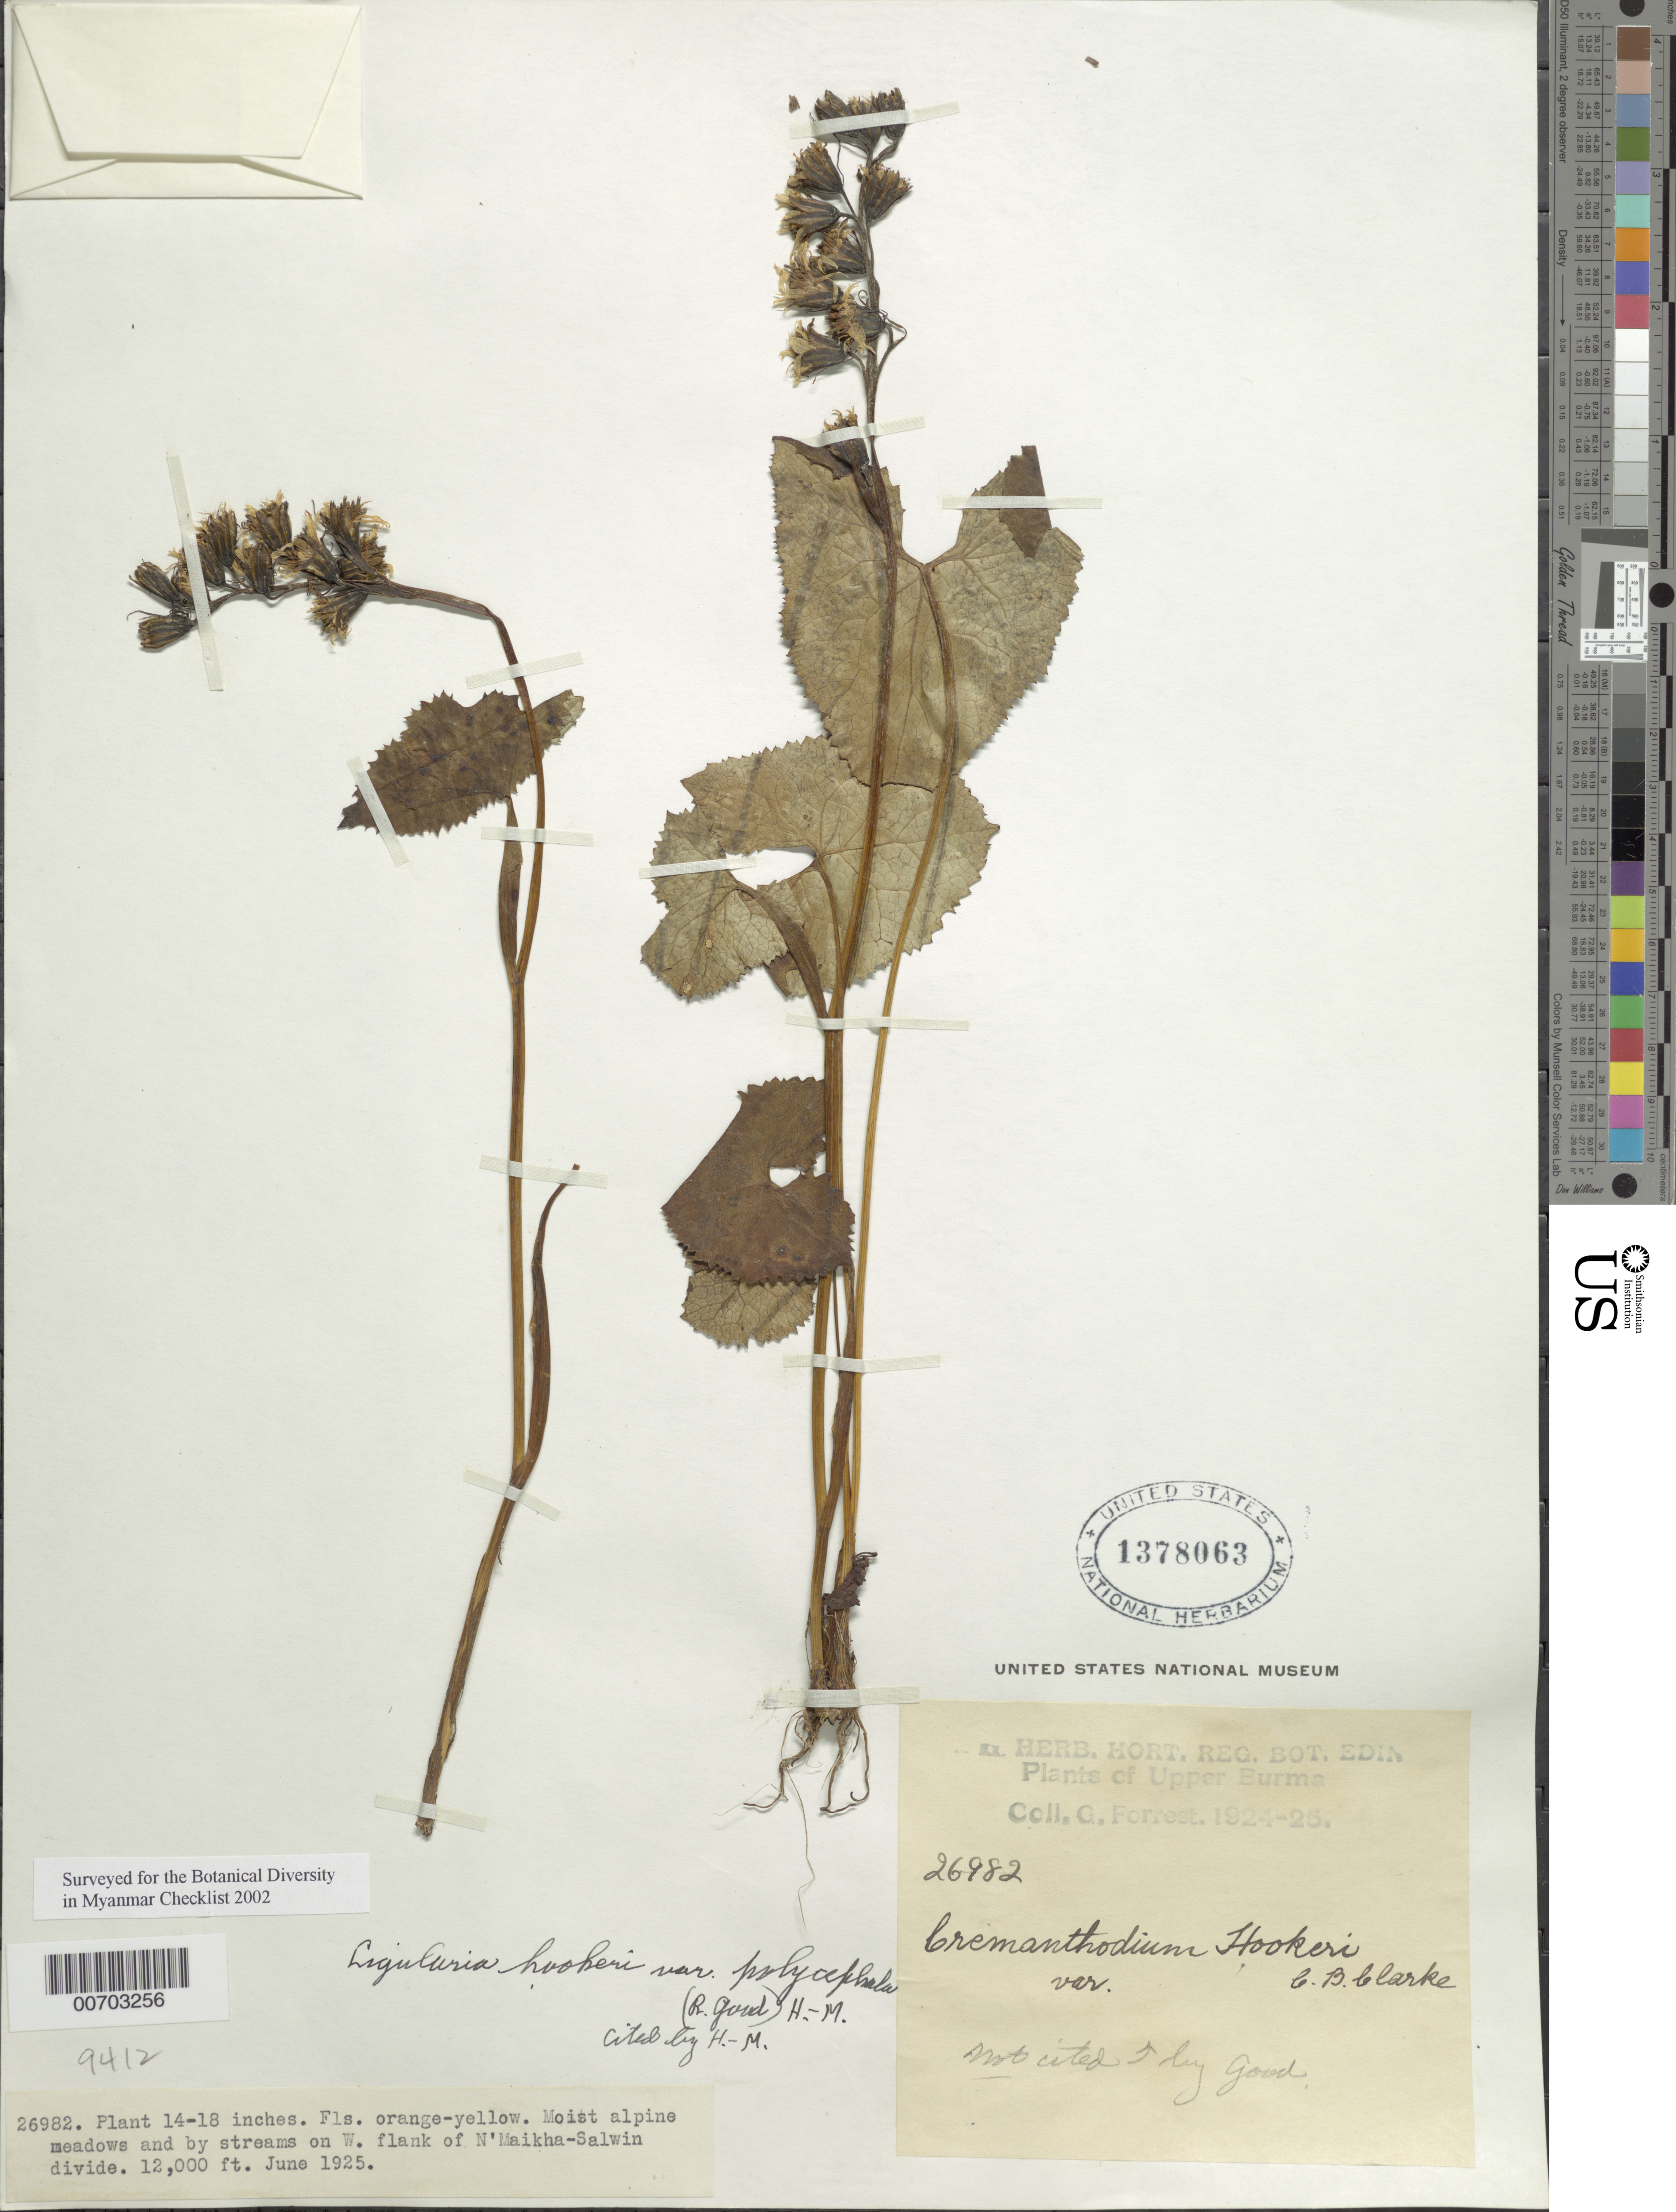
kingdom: Plantae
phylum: Tracheophyta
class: Magnoliopsida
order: Asterales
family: Asteraceae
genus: Ligularia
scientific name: Ligularia hookeri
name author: (C.B. Clarke) Hand.-Mazz.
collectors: G. Forrest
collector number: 26982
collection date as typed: Jun 1925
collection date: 1925-06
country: Myanmar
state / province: Kachin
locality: N'Maikha-Salwin Divide, W flank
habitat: Alpine meadows by streams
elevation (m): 3658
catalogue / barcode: US 1378063